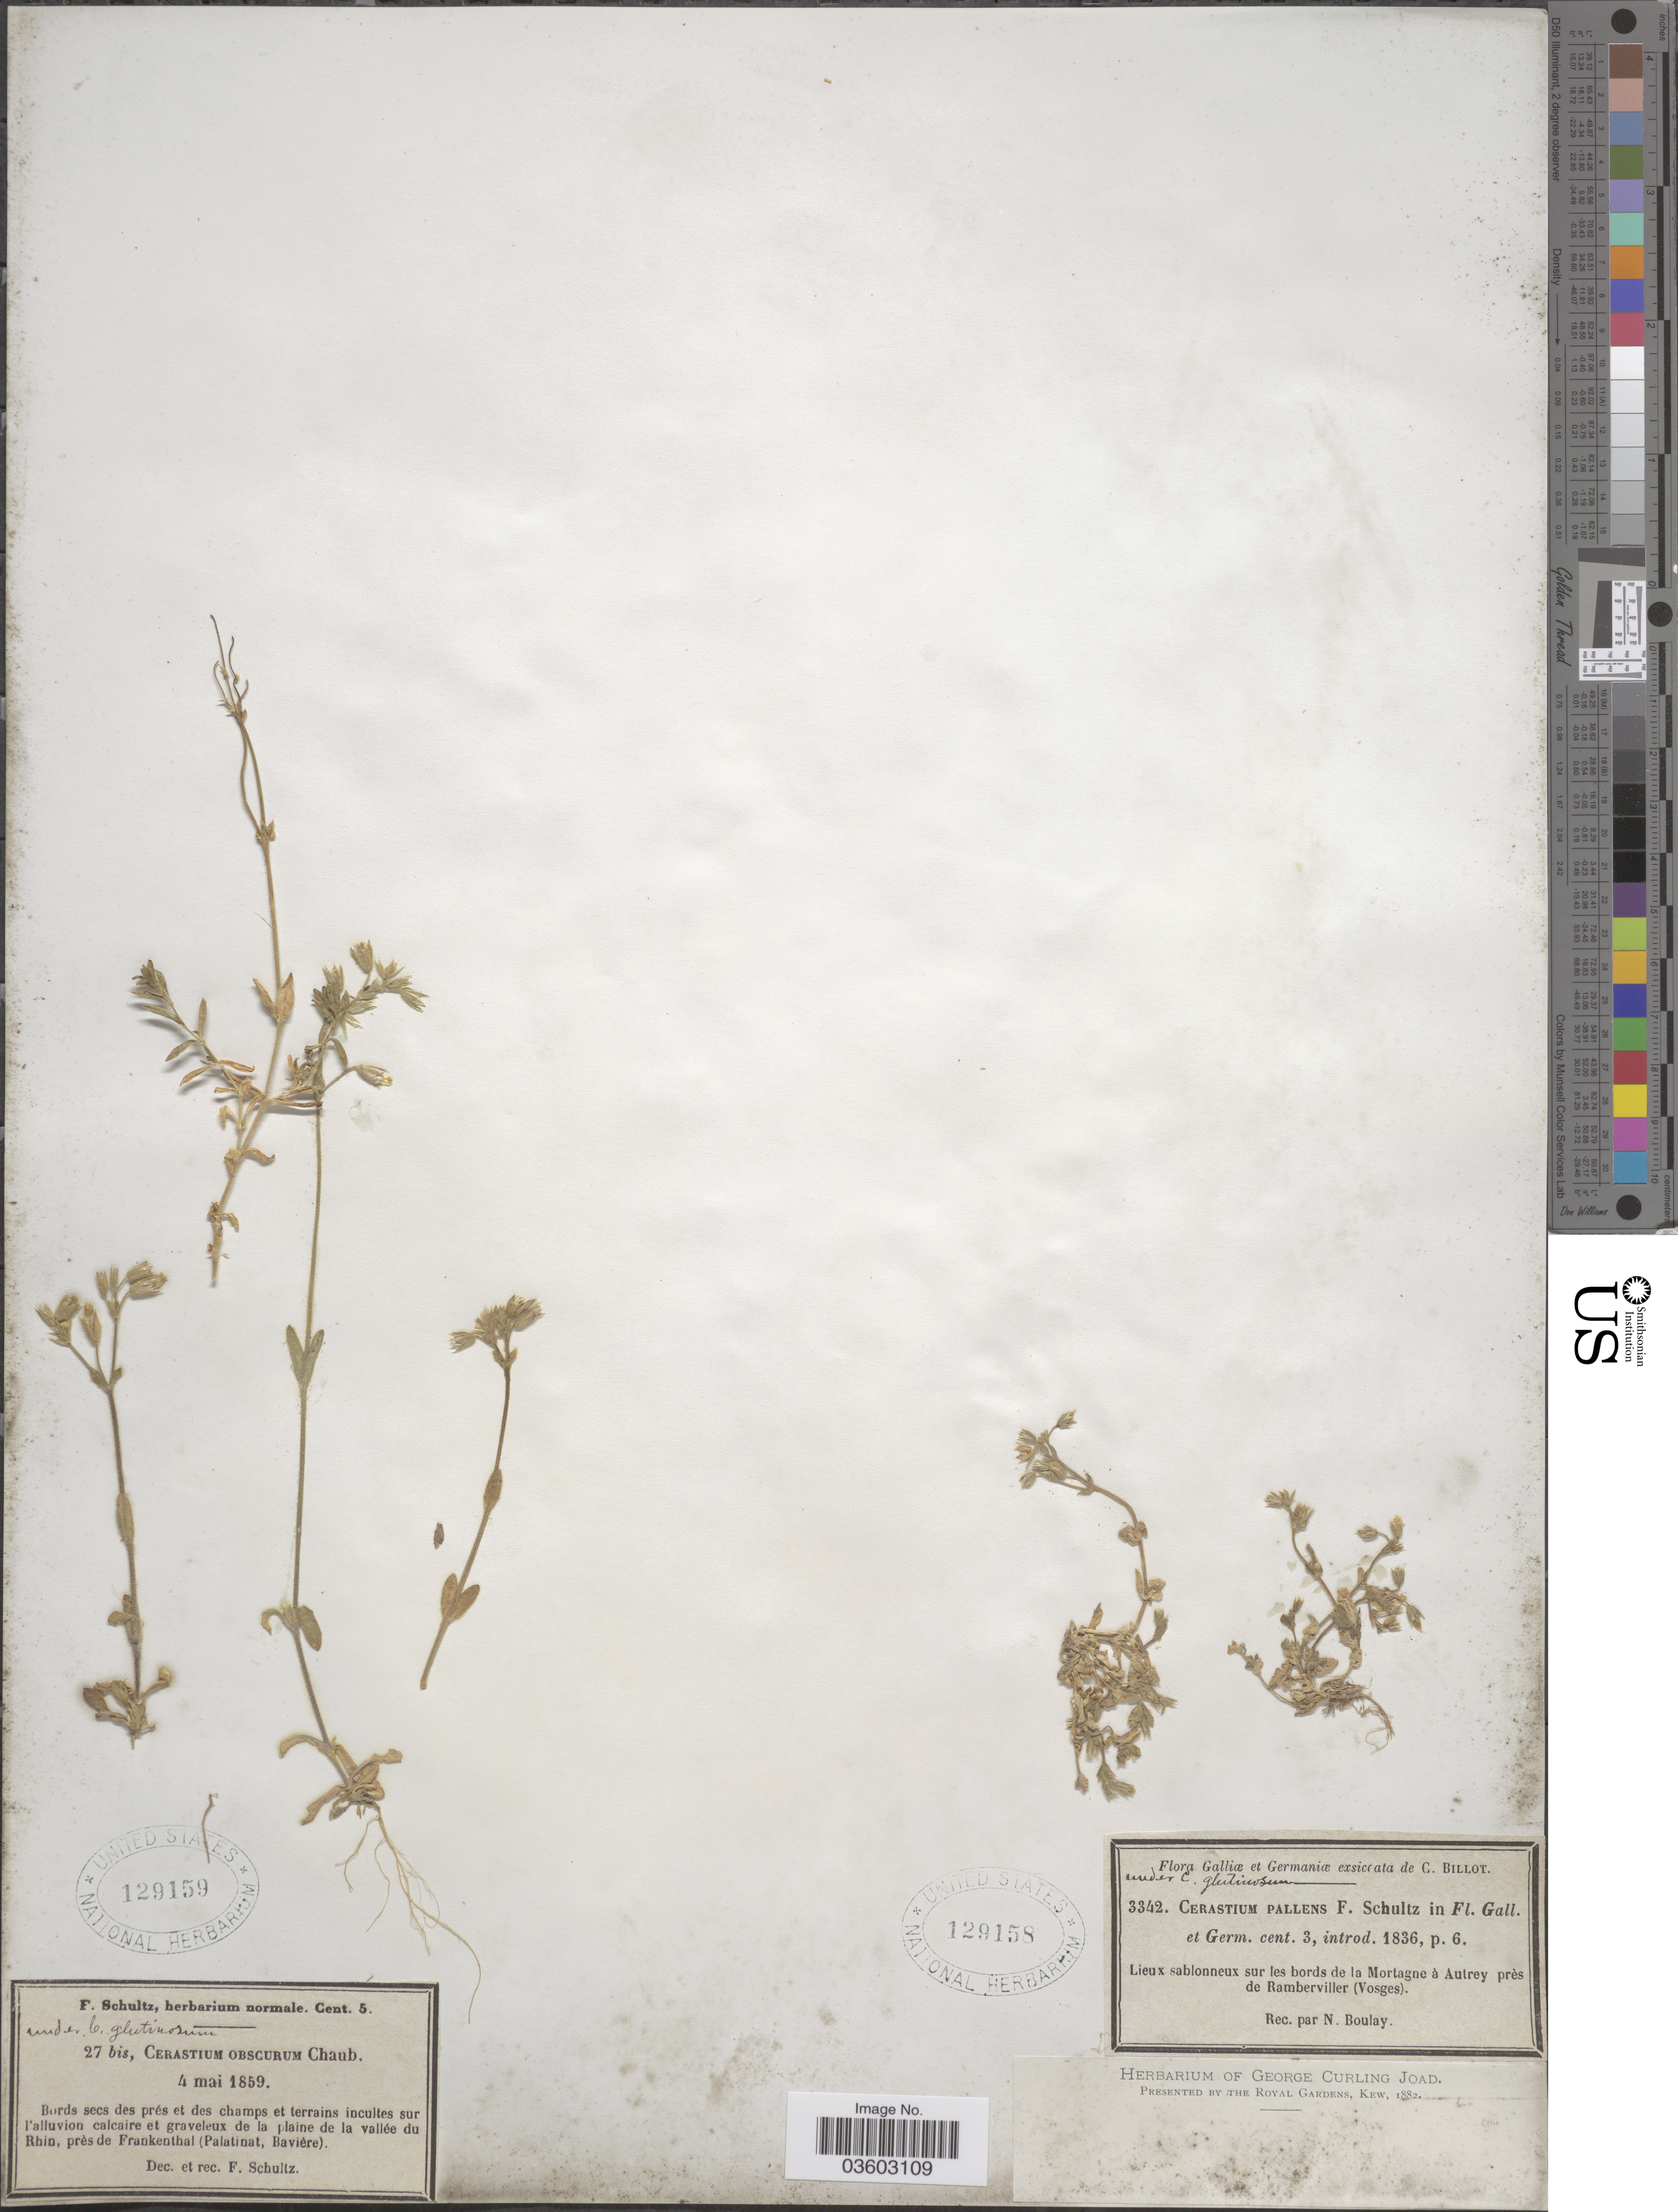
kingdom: Plantae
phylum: Tracheophyta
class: Magnoliopsida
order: Caryophyllales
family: Caryophyllaceae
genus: Cerastium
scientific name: Cerastium glutinosum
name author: Fr. a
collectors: F. Schultz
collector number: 27 bis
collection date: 1859-05-04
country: Germany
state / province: Bayern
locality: Plaine de la vallée du Rhin, près de Frankenthal (Palatinat, Bavière).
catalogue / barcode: US 129159